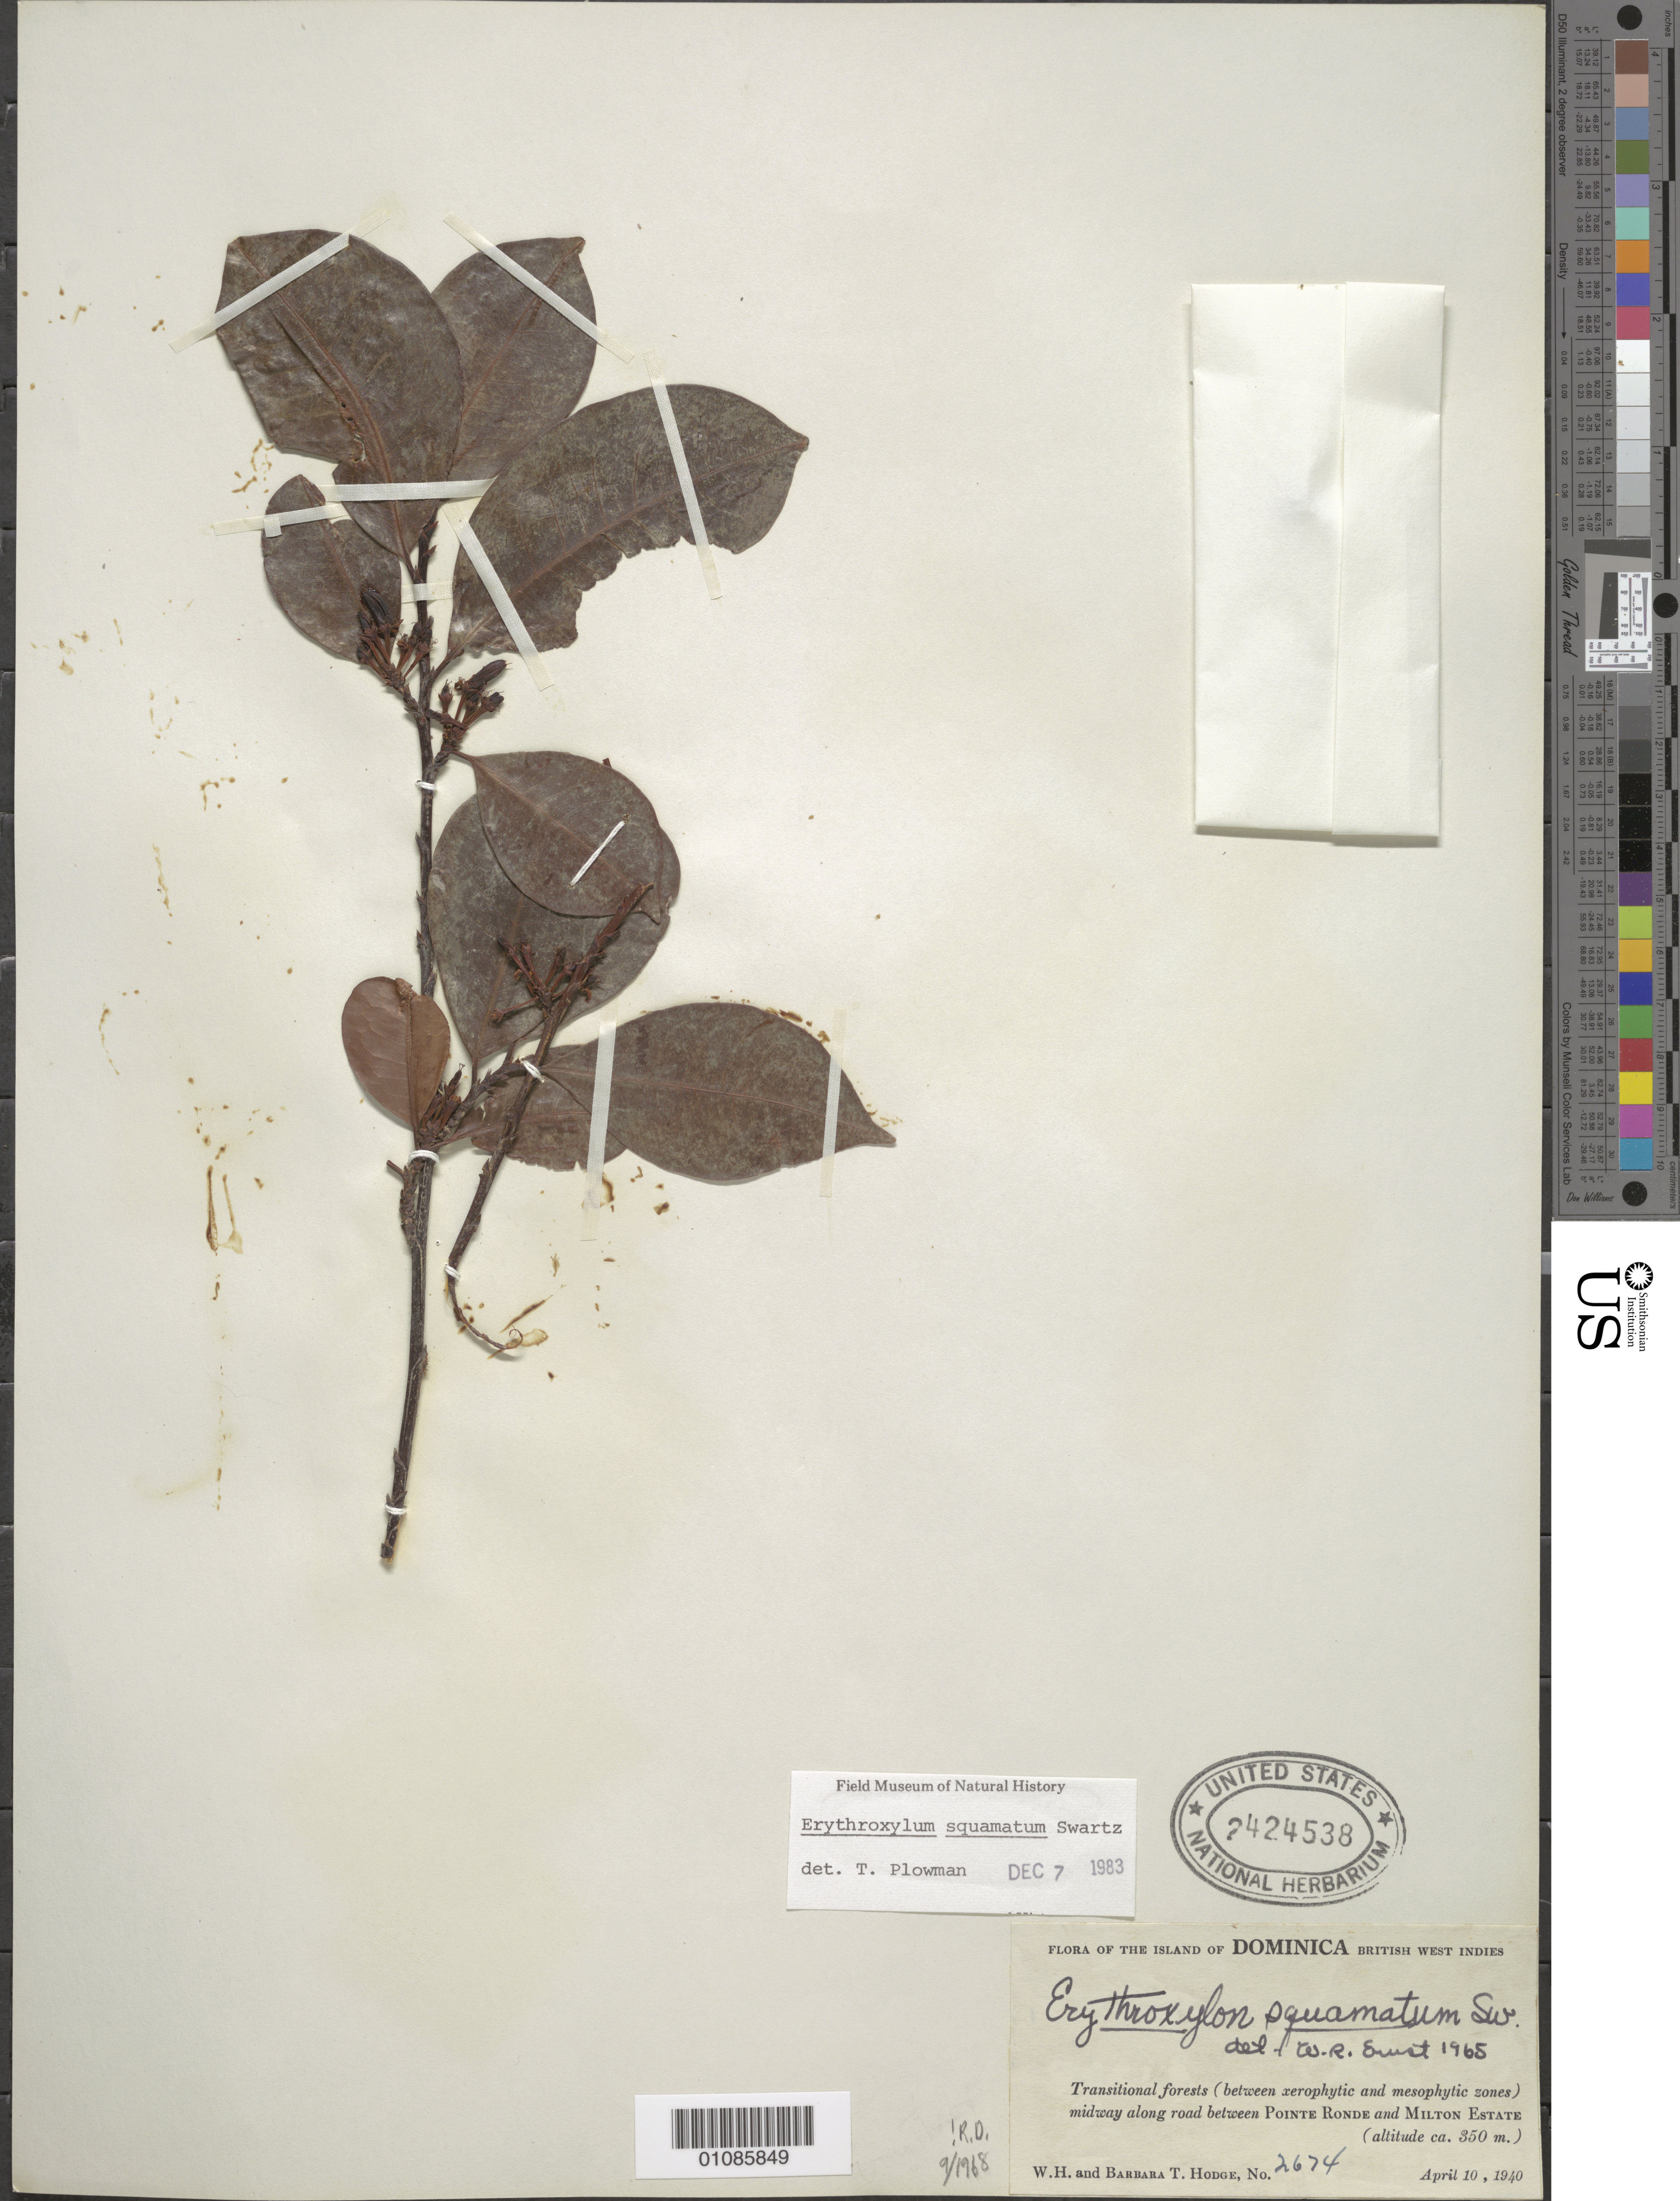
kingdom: Plantae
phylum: Tracheophyta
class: Magnoliopsida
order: Malpighiales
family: Erythroxylaceae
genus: Erythroxylum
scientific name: Erythroxylum squamatum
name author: Sw.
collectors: W. Hodge & B. Hodge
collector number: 2674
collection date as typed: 10 Apr 1940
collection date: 1940-04-10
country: Dominica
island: Dominica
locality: Transitional midway along road between Pointe Ronde and Milton Estate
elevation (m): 350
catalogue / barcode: US 2424538